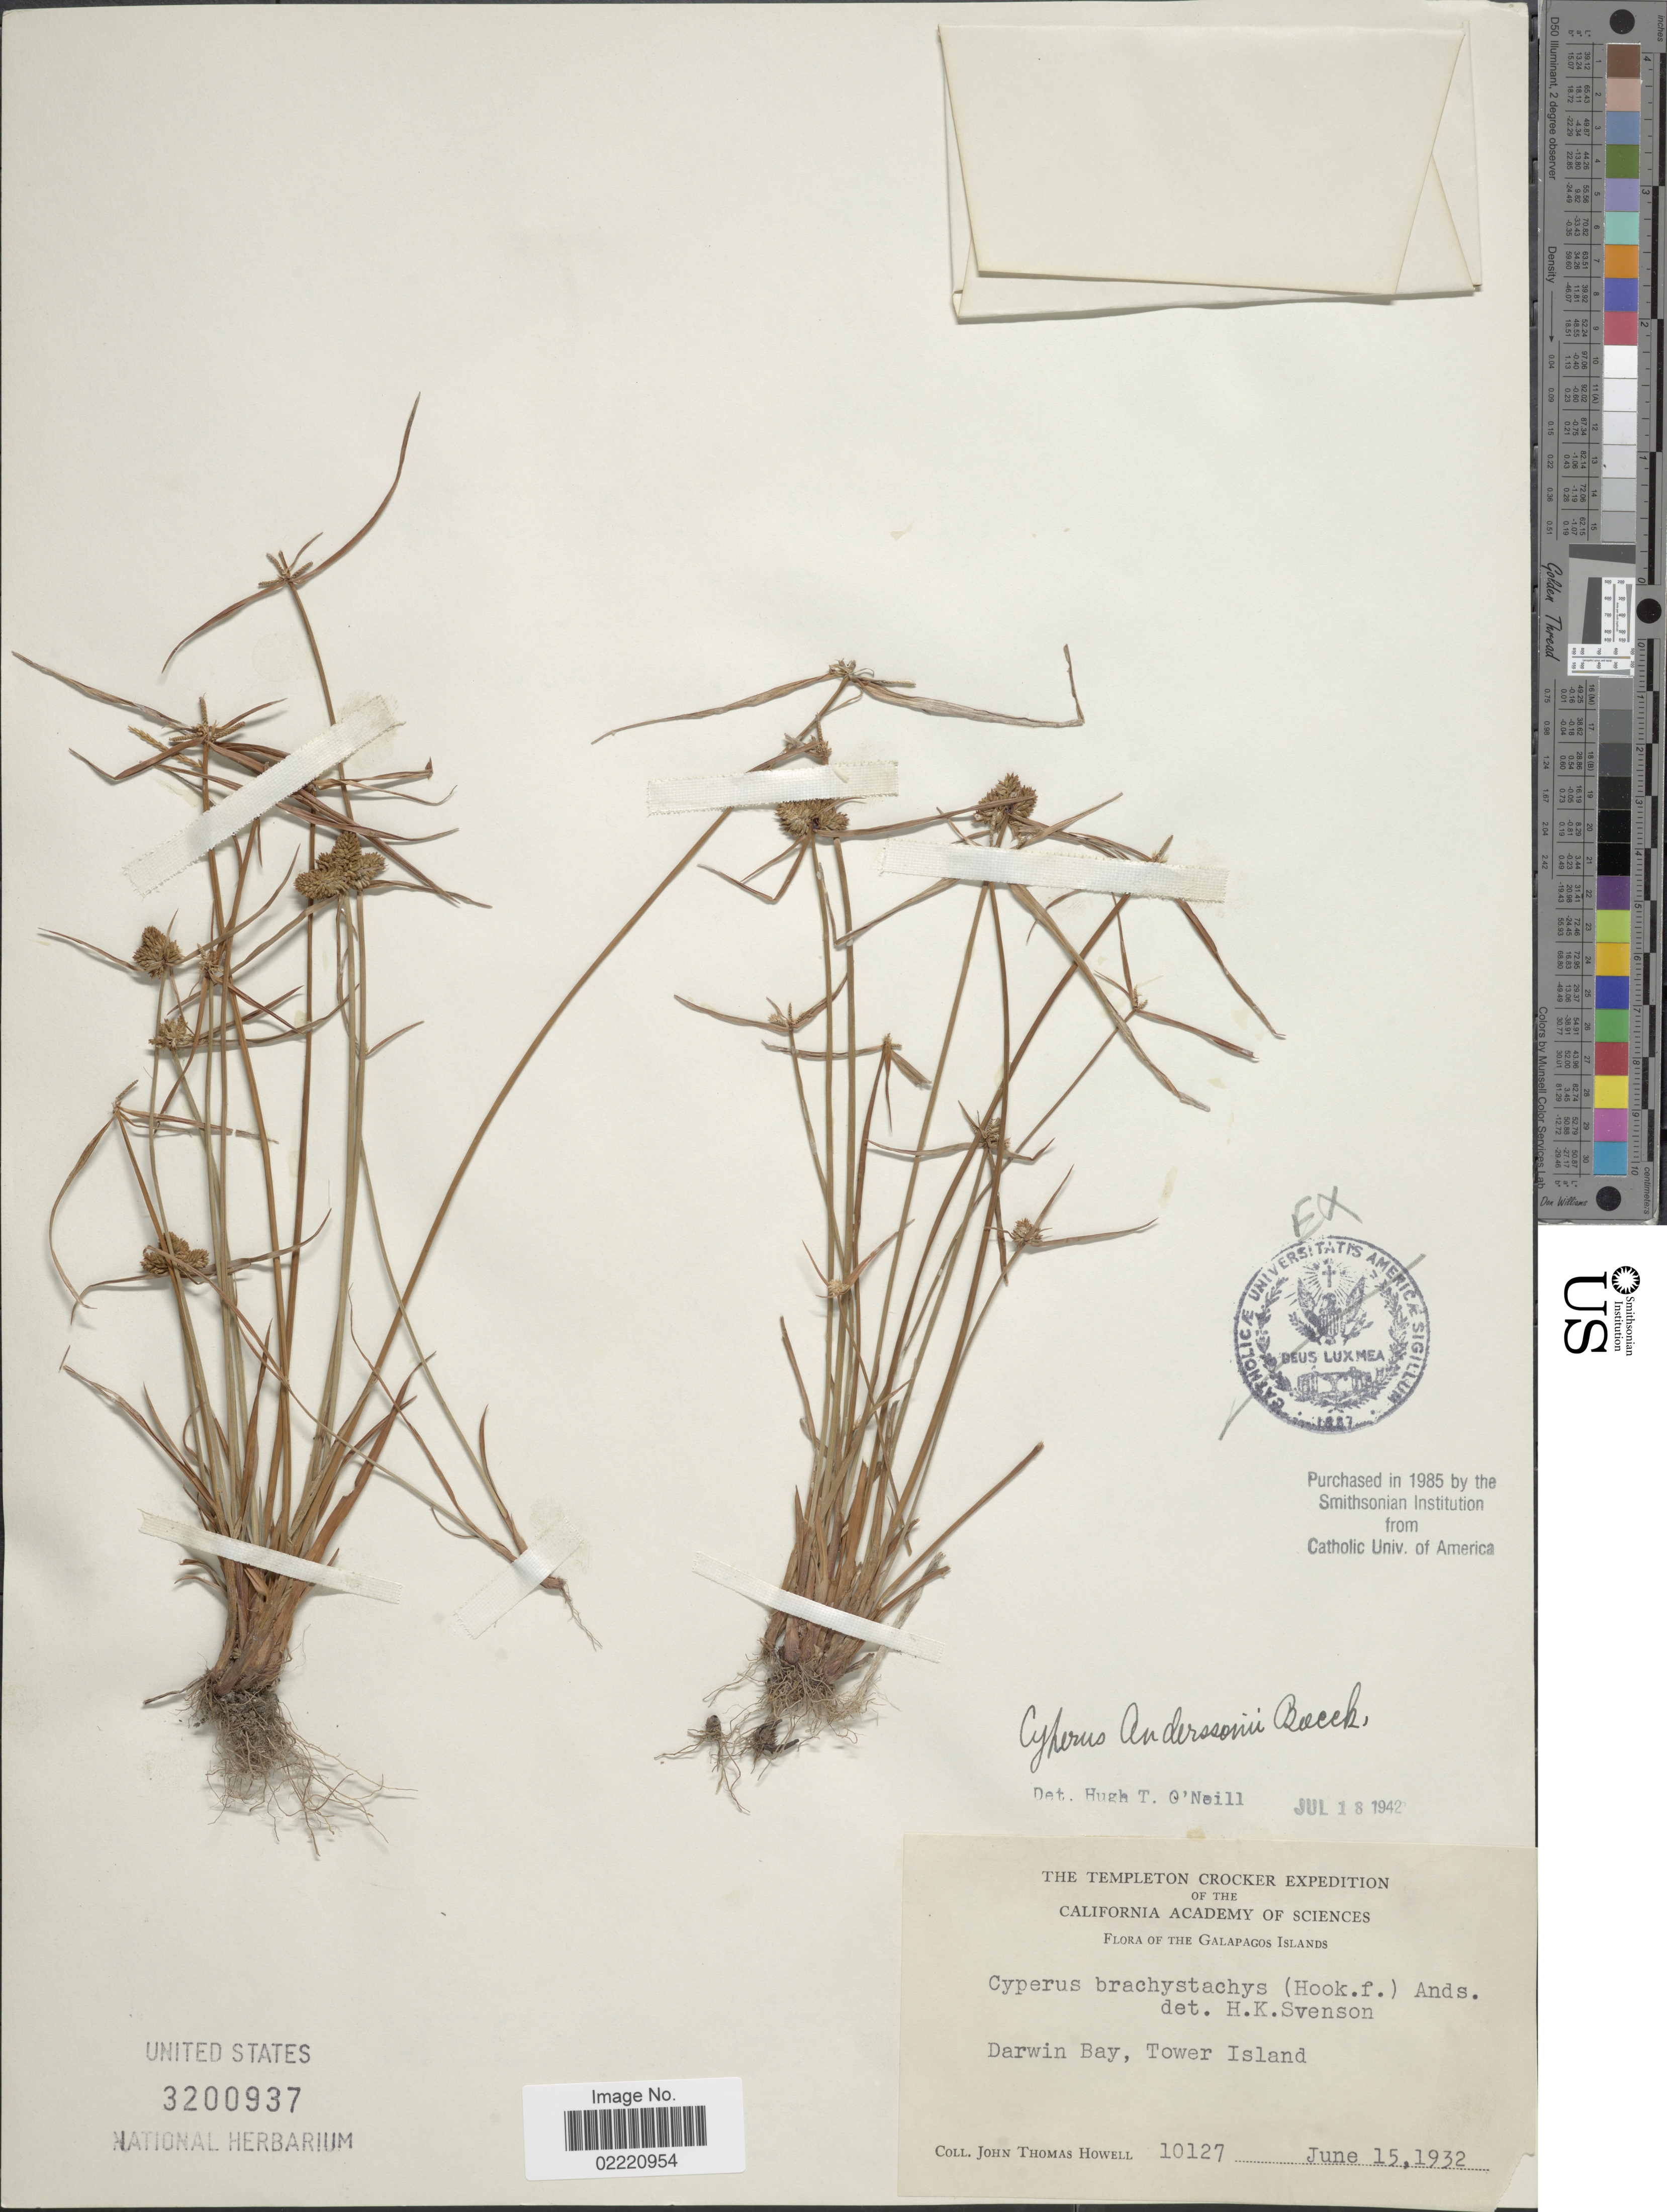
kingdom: Plantae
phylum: Tracheophyta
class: Liliopsida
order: Poales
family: Cyperaceae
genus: Cyperus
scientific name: Cyperus anderssonii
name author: Boeckeler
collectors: J. T. Howell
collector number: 10127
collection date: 1932-06-15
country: Ecuador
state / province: Colón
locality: The Galapagos Islands, Darwin Bay, Tower Island.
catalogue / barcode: US 3200937